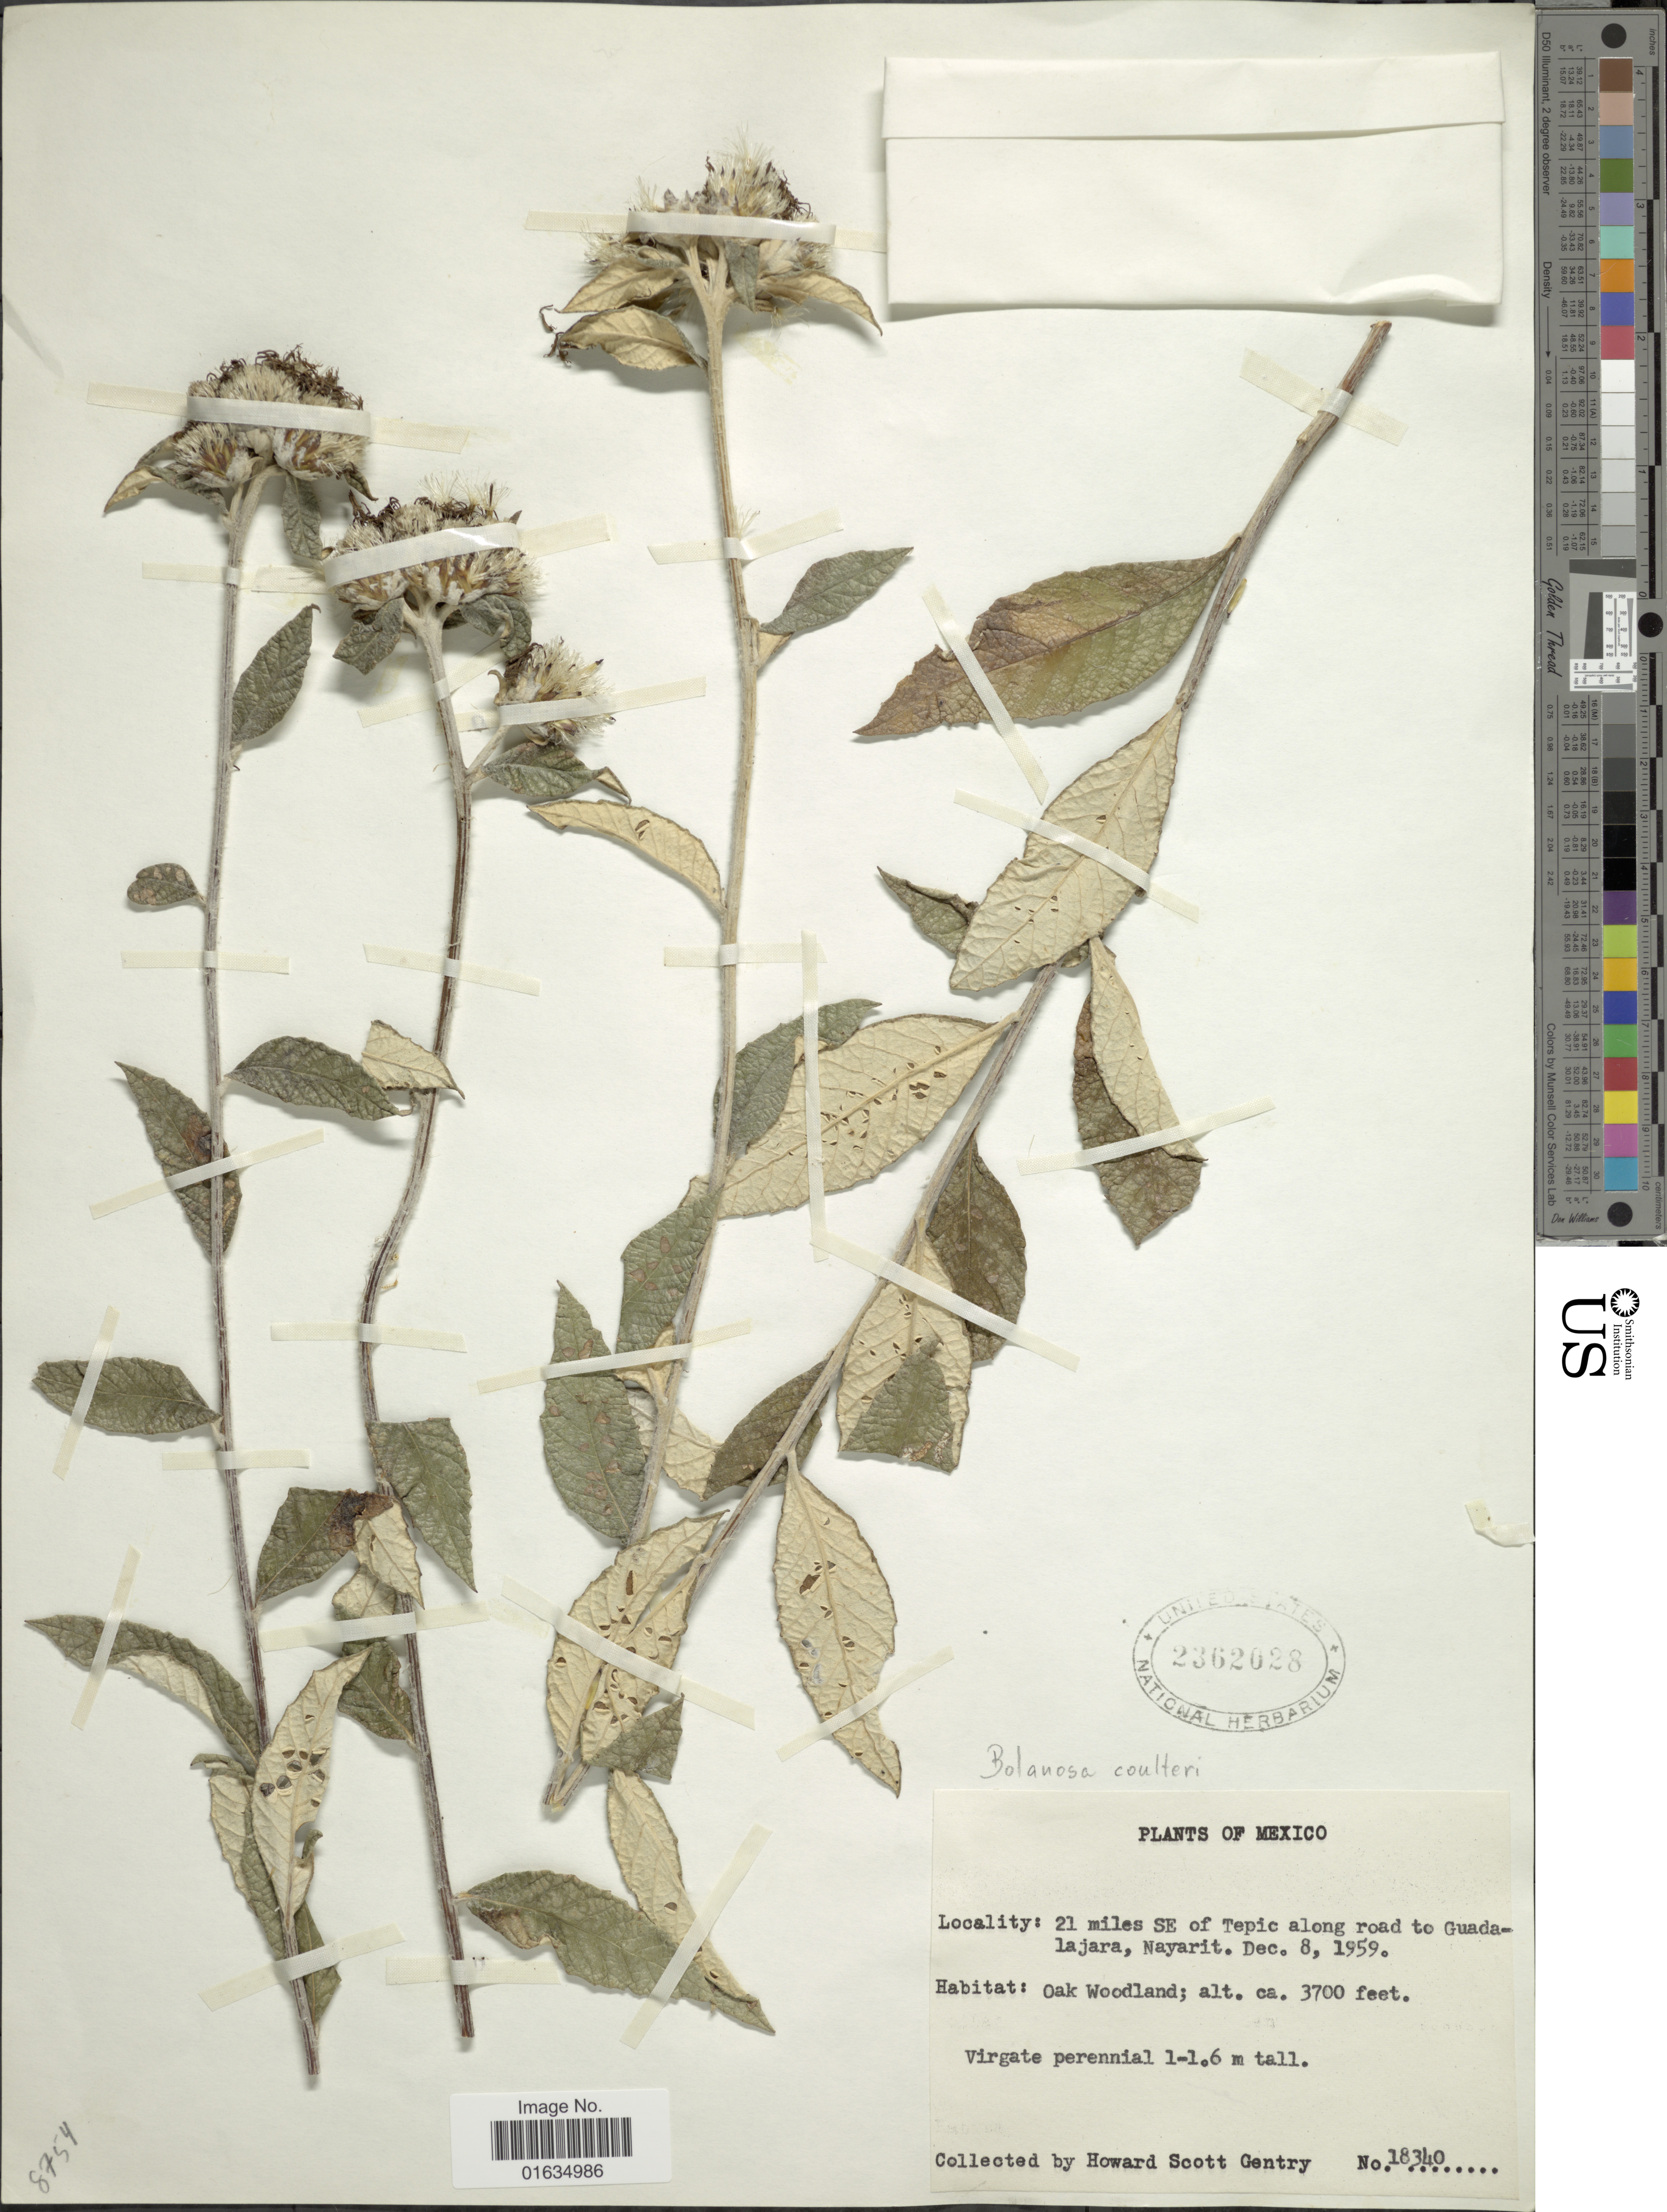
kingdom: Plantae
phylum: Tracheophyta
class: Magnoliopsida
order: Asterales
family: Asteraceae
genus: Bolanosa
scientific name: Bolanosa coulteri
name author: A. Gray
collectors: H. S. Gentry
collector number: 18340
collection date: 1959-12-08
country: Mexico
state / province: Nayarit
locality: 21 miles SE of Tepic along road to Guadalajara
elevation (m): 1128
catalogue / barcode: US 2362028